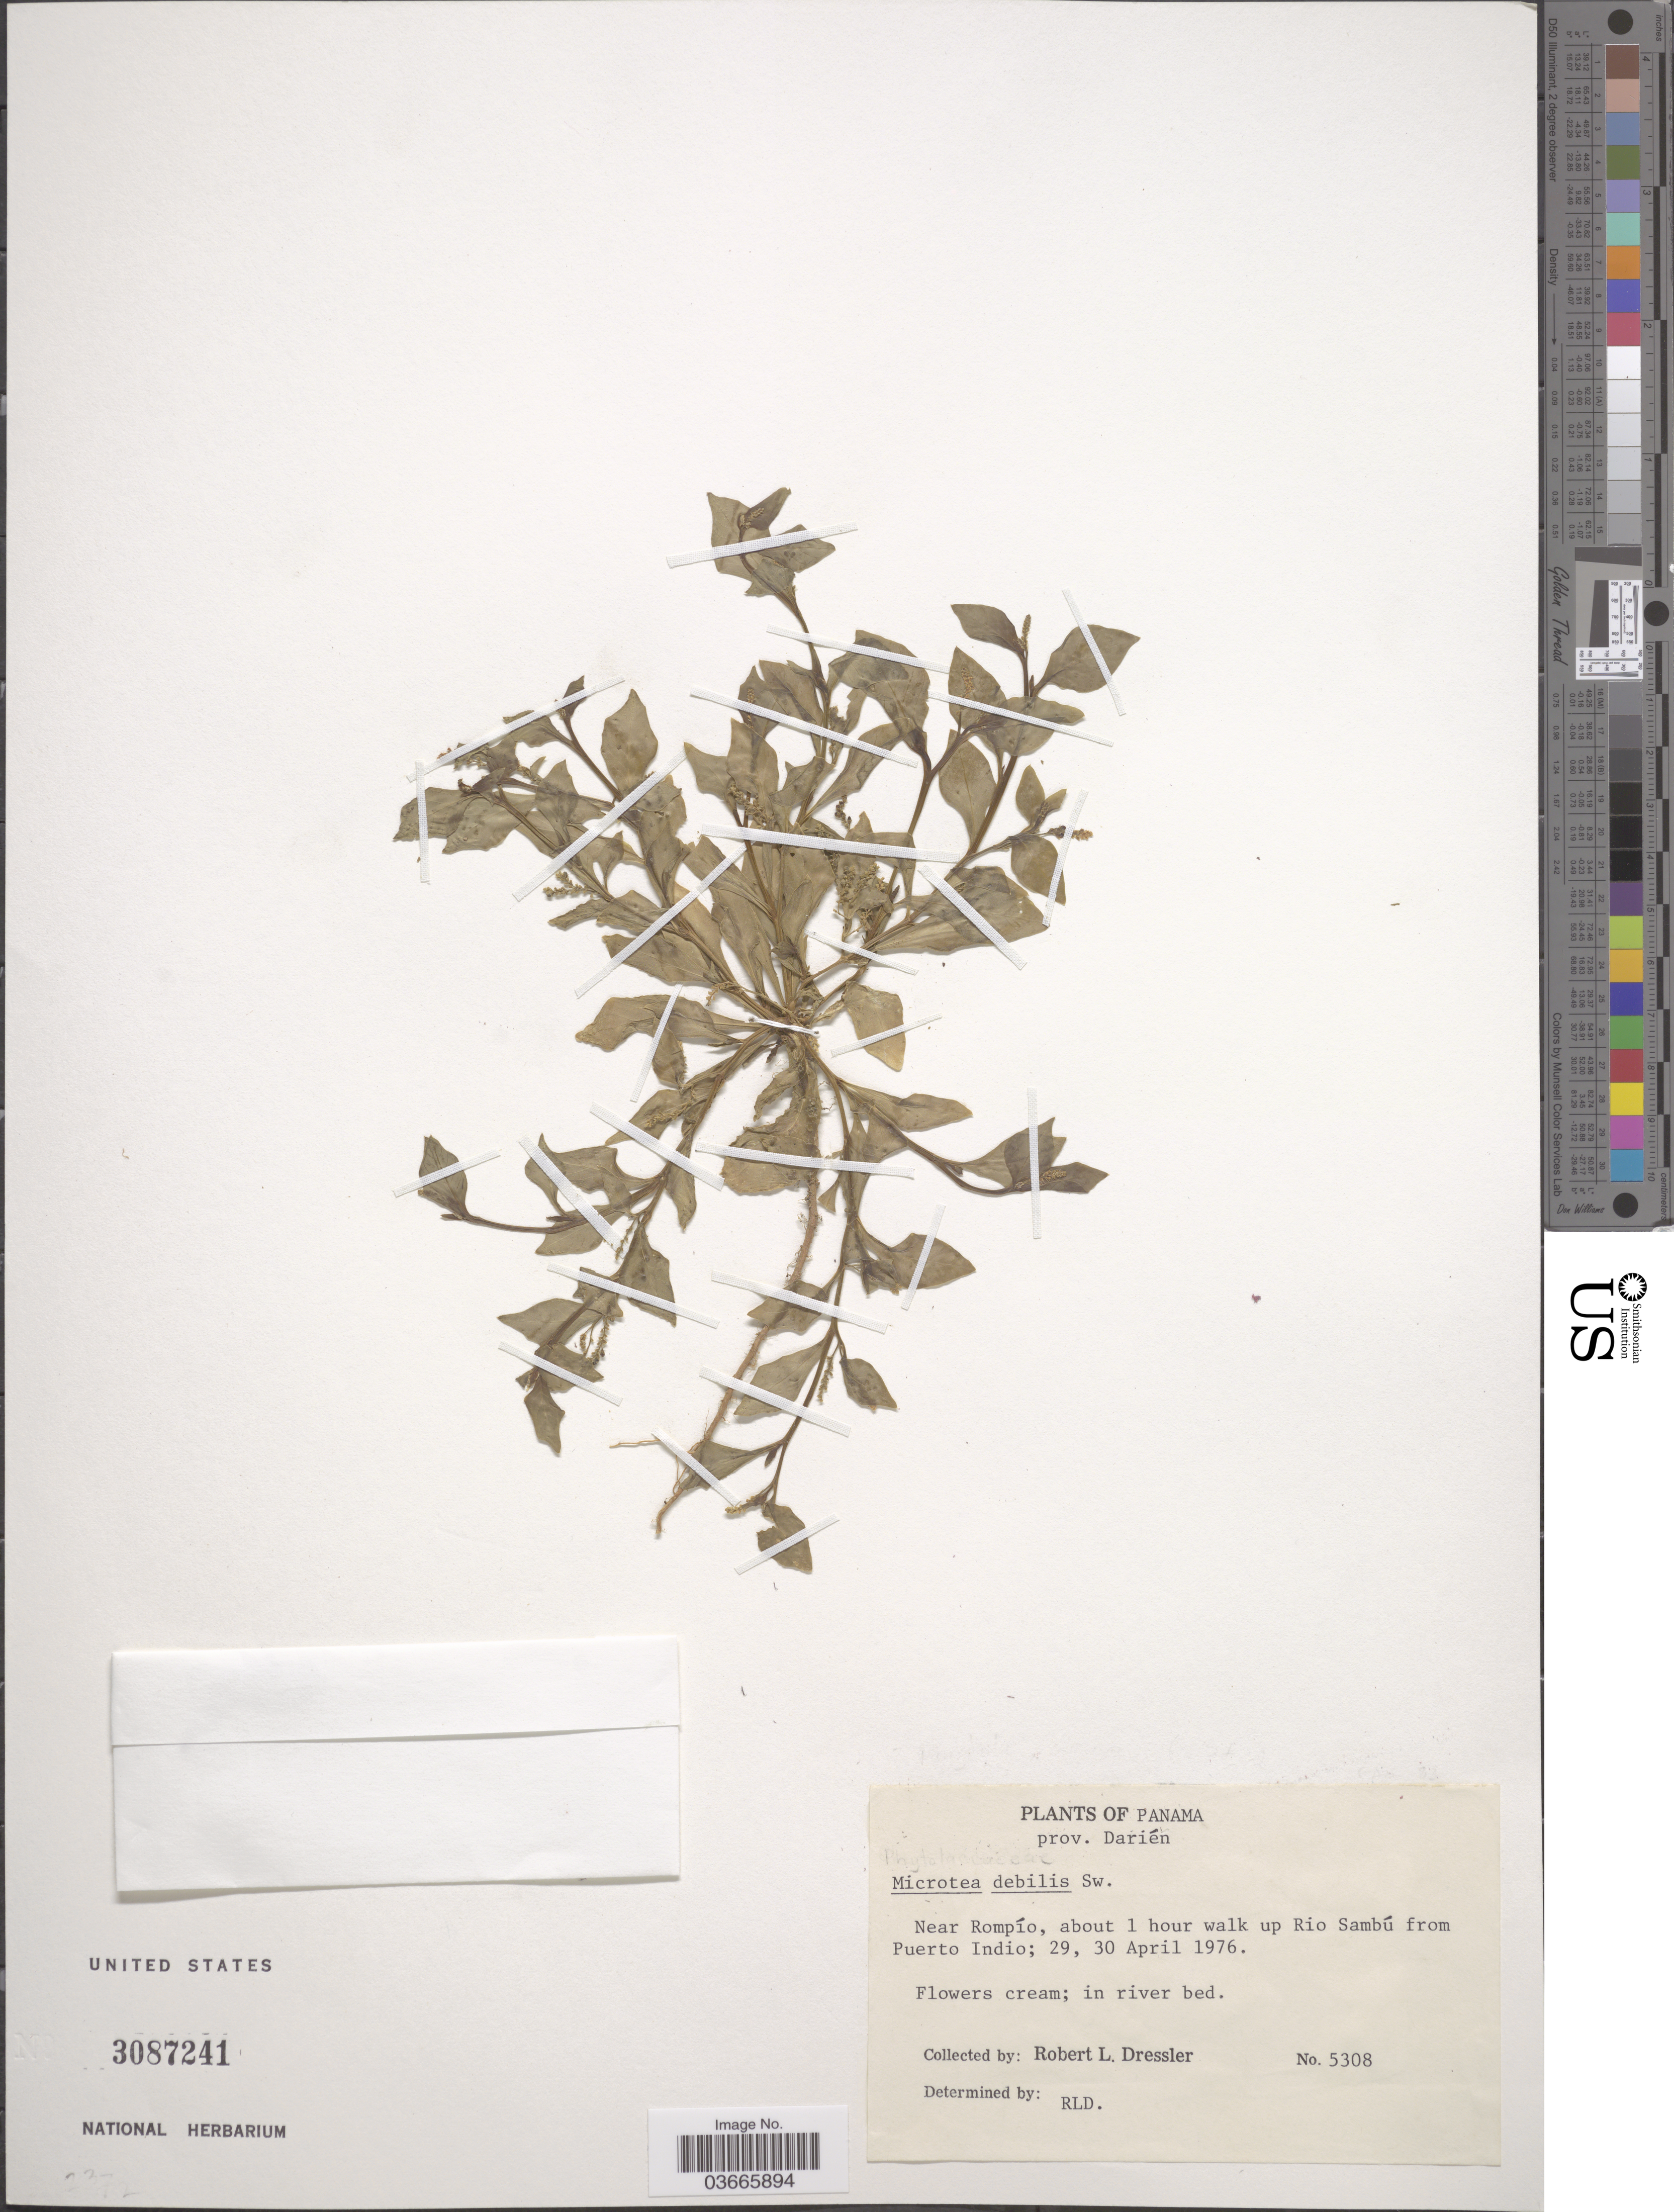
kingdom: Plantae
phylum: Tracheophyta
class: Magnoliopsida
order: Caryophyllales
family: Microteaceae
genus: Microtea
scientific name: Microtea debilis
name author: Sw.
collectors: R. Dressler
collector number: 5308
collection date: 1976-04-29/1976-04-30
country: Panama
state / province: Darién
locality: Near Rompío, about 1 hour walk up Rio Sambú from Puerto Indio.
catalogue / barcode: US 3087241